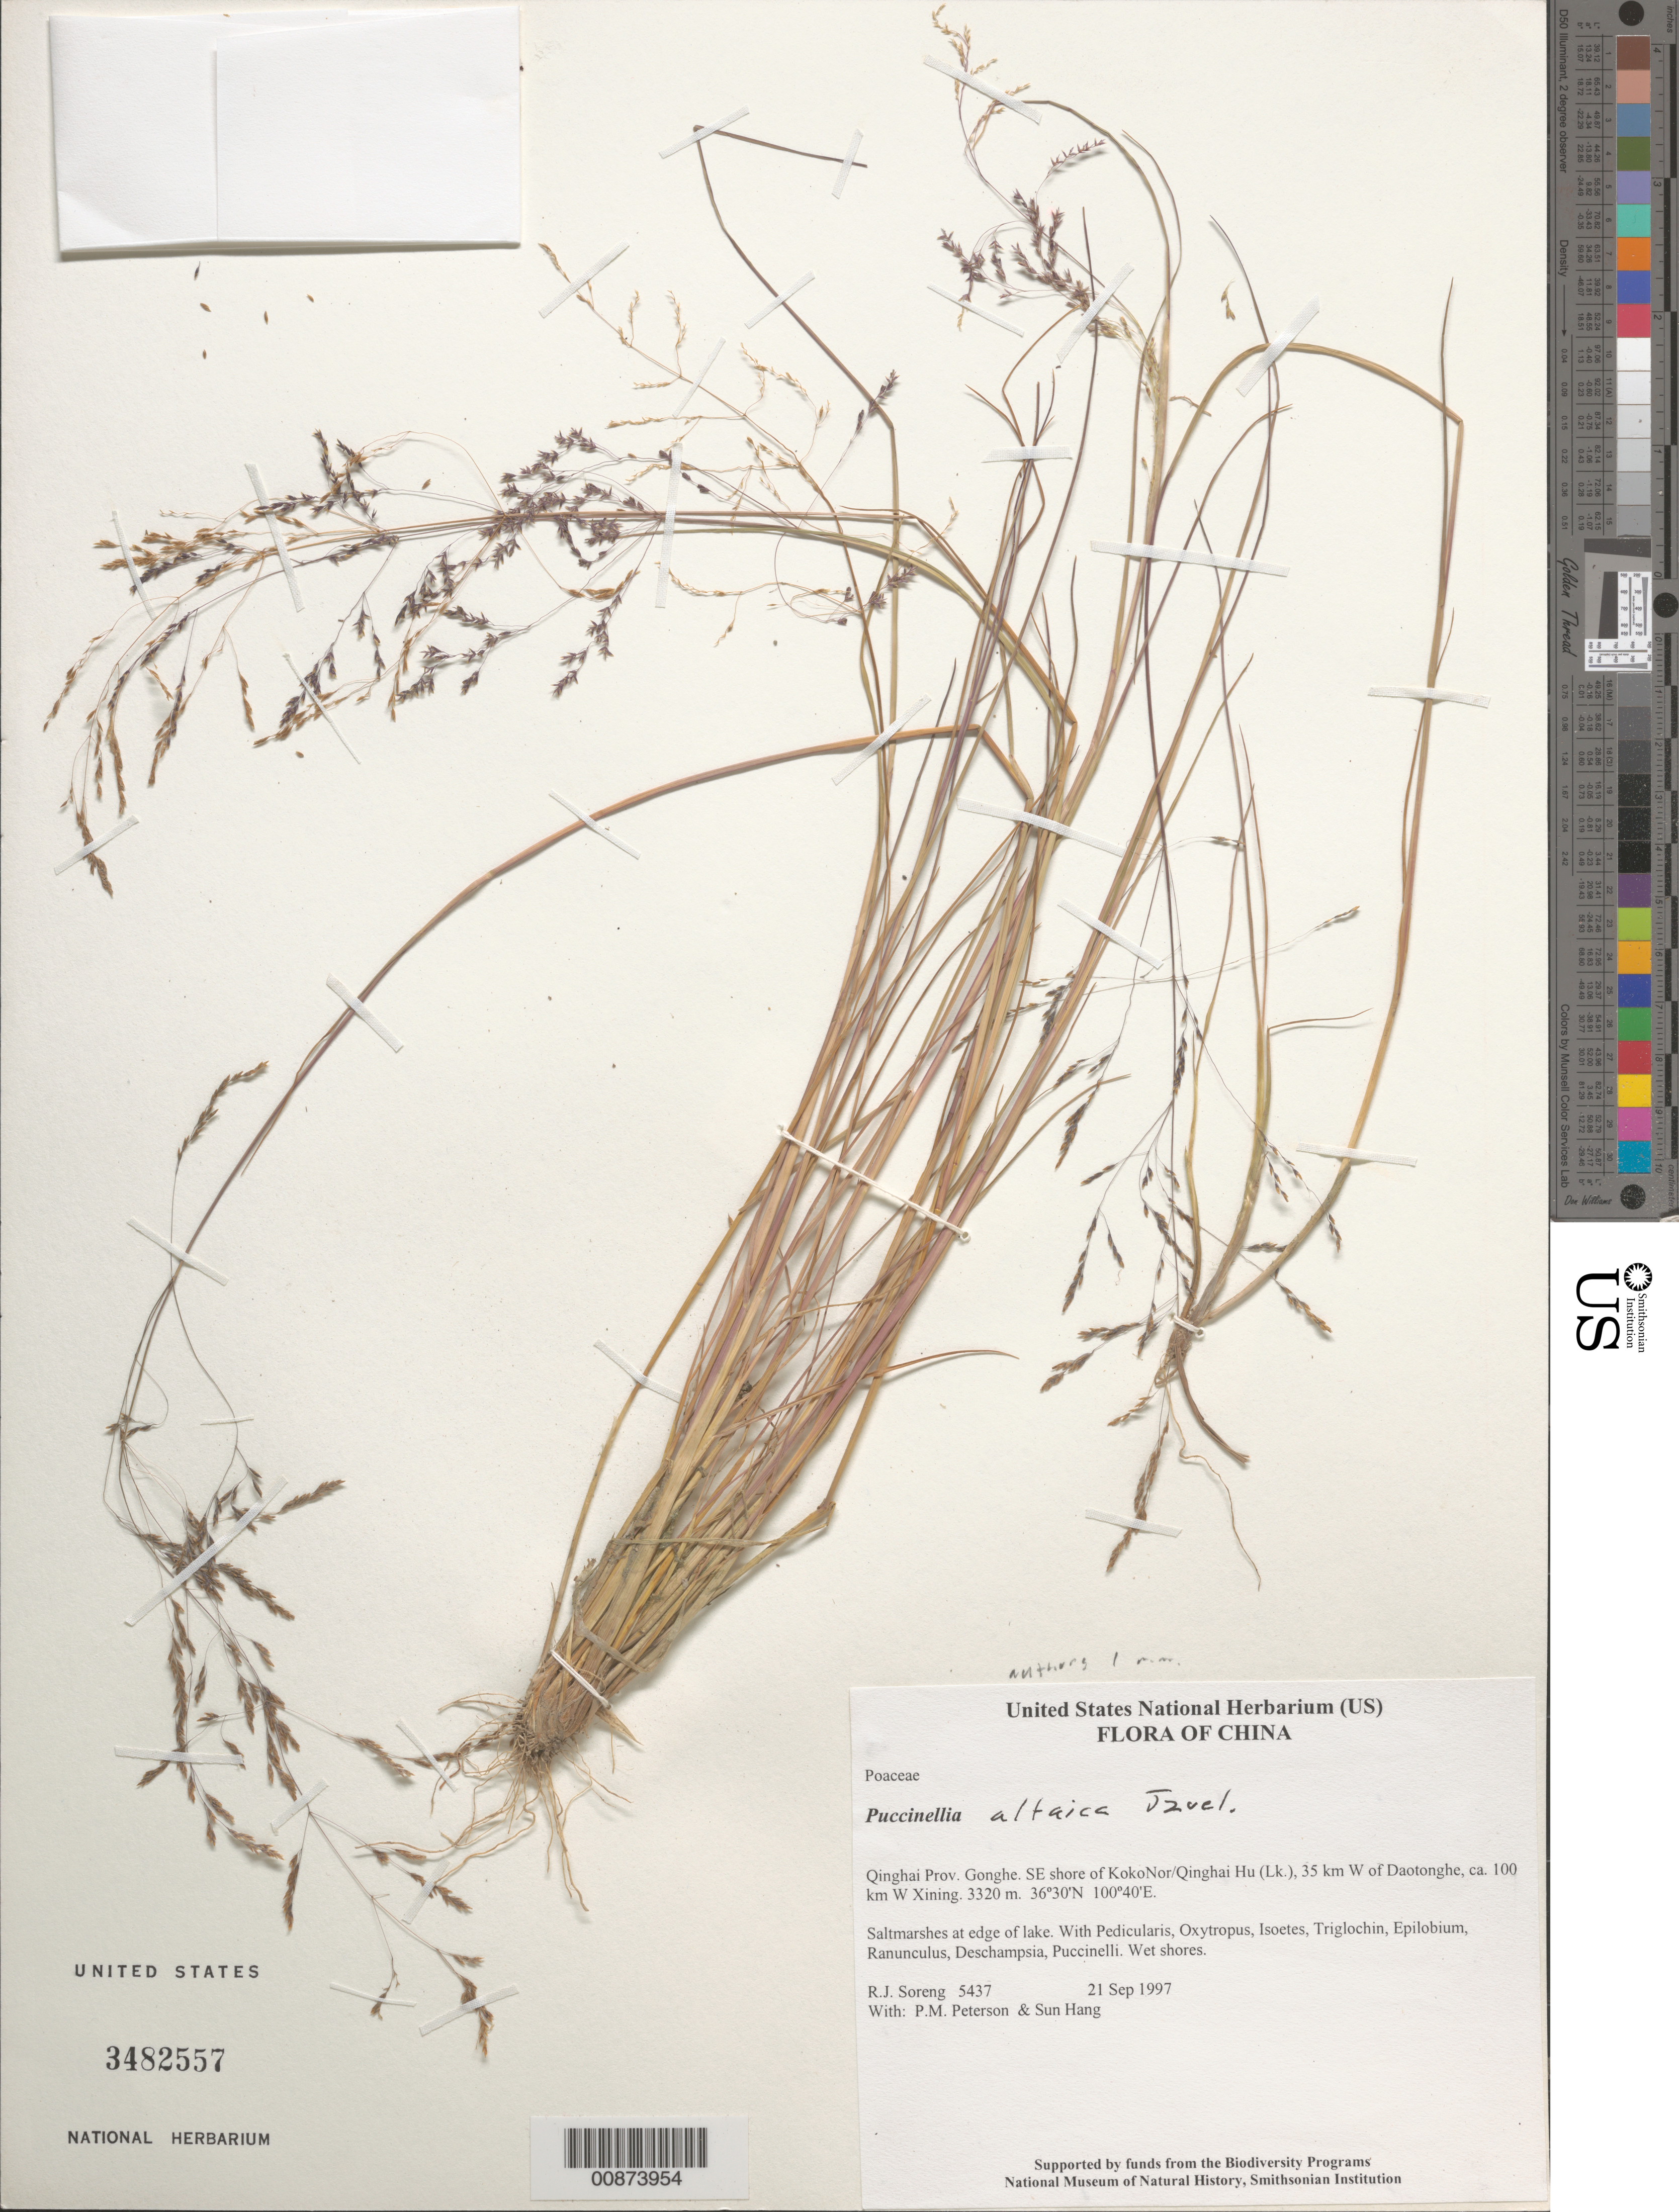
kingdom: Plantae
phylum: Tracheophyta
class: Liliopsida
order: Poales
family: Poaceae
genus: Puccinellia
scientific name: Puccinellia altaica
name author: Tzvelev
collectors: R. J. Soreng, P. M. Peterson & Sun Hang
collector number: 5437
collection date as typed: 21 Sep 1997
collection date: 1997-09-21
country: China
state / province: Qinghai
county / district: Gonghe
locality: SE shore of KokoNor/Qinghai Hu (Lk.), 35 km W of Daotonghe, ca. 100 km W Xining.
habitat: Saltmarshes at edge of lake. With Pedicularis, Oxytropus, Isoetes, Triglochin, Epilobium, Ranunculus, Deschampsia, Puccinelli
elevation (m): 3320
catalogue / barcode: US 3482557